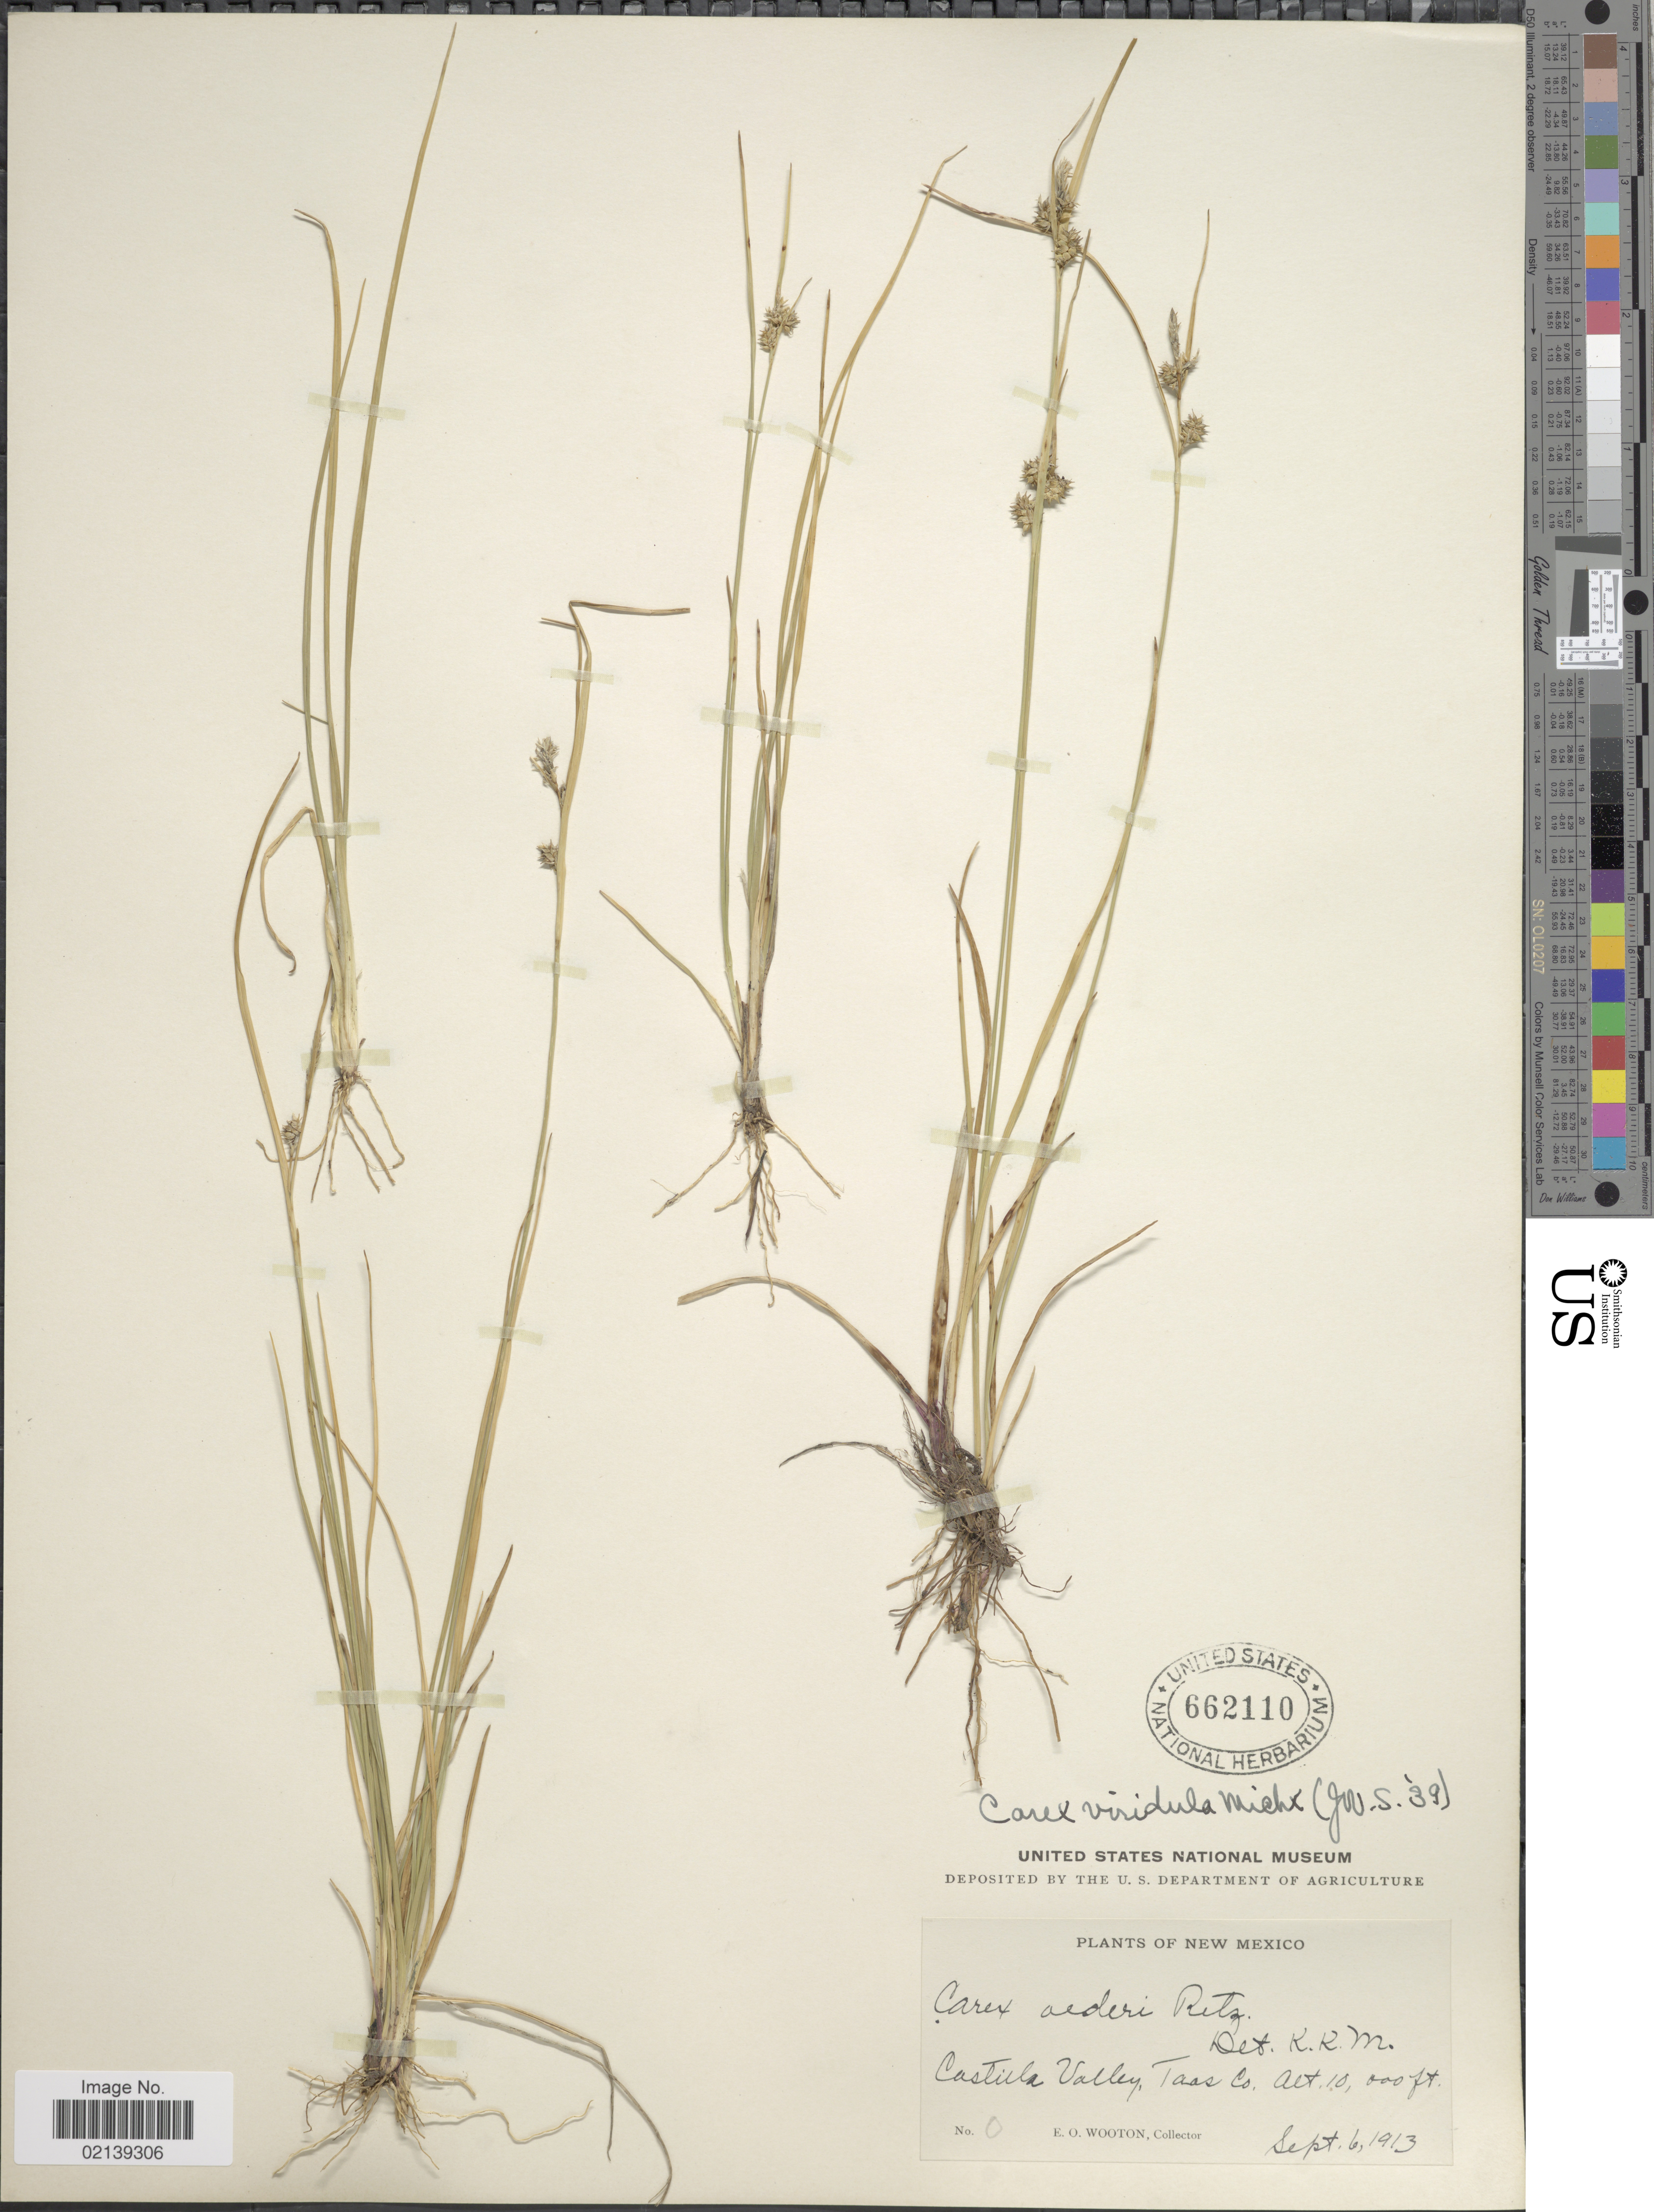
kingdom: Plantae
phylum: Tracheophyta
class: Liliopsida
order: Poales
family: Cyperaceae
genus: Carex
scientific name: Carex oederi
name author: Retz.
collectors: E. O. Wooton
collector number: O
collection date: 1913-09-06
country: United States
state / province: New Mexico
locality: Costilla Valley, Taos Co.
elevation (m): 3048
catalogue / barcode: US 662110